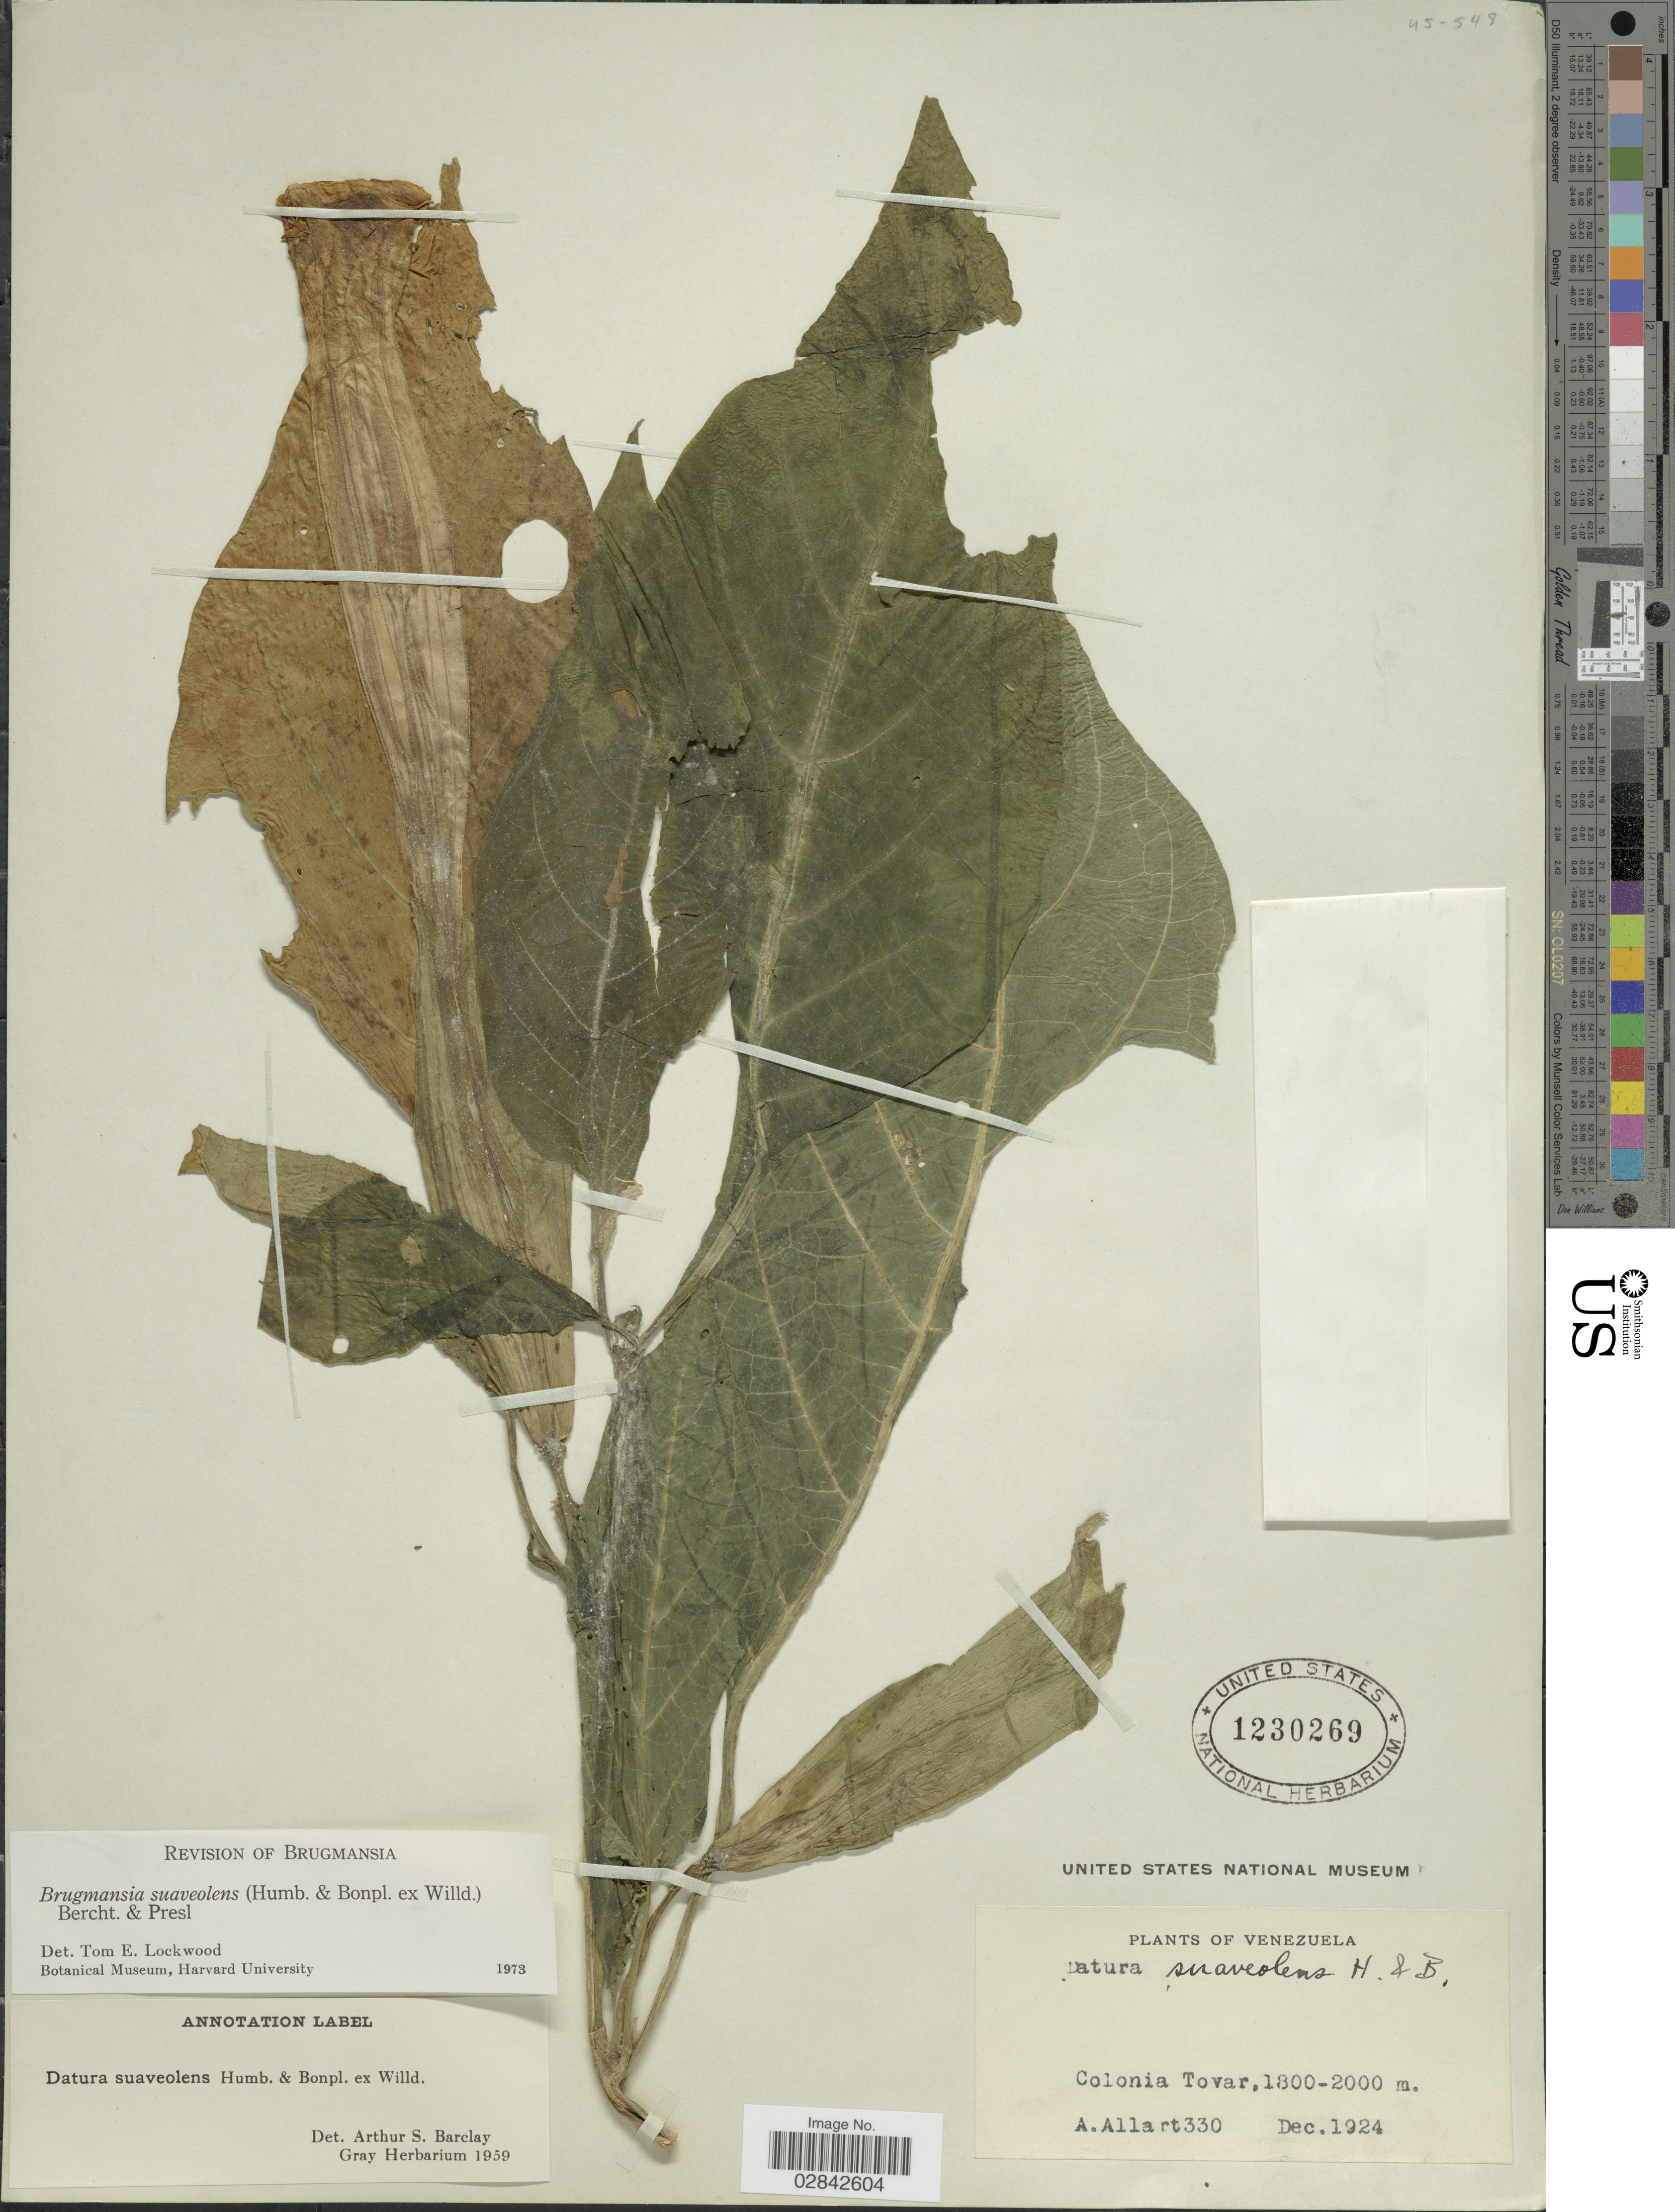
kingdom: Plantae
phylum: Tracheophyta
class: Magnoliopsida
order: Solanales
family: Solanaceae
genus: Brugmansia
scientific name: Brugmansia suaveolens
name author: (Humb. & Bonpl. ex Willd.) Brecht. & J. Presl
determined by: Lockwood, T. E.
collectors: A. Allart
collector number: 330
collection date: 1924-12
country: Venezuela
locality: Colonia Tovar.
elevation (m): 1800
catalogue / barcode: US 1230269